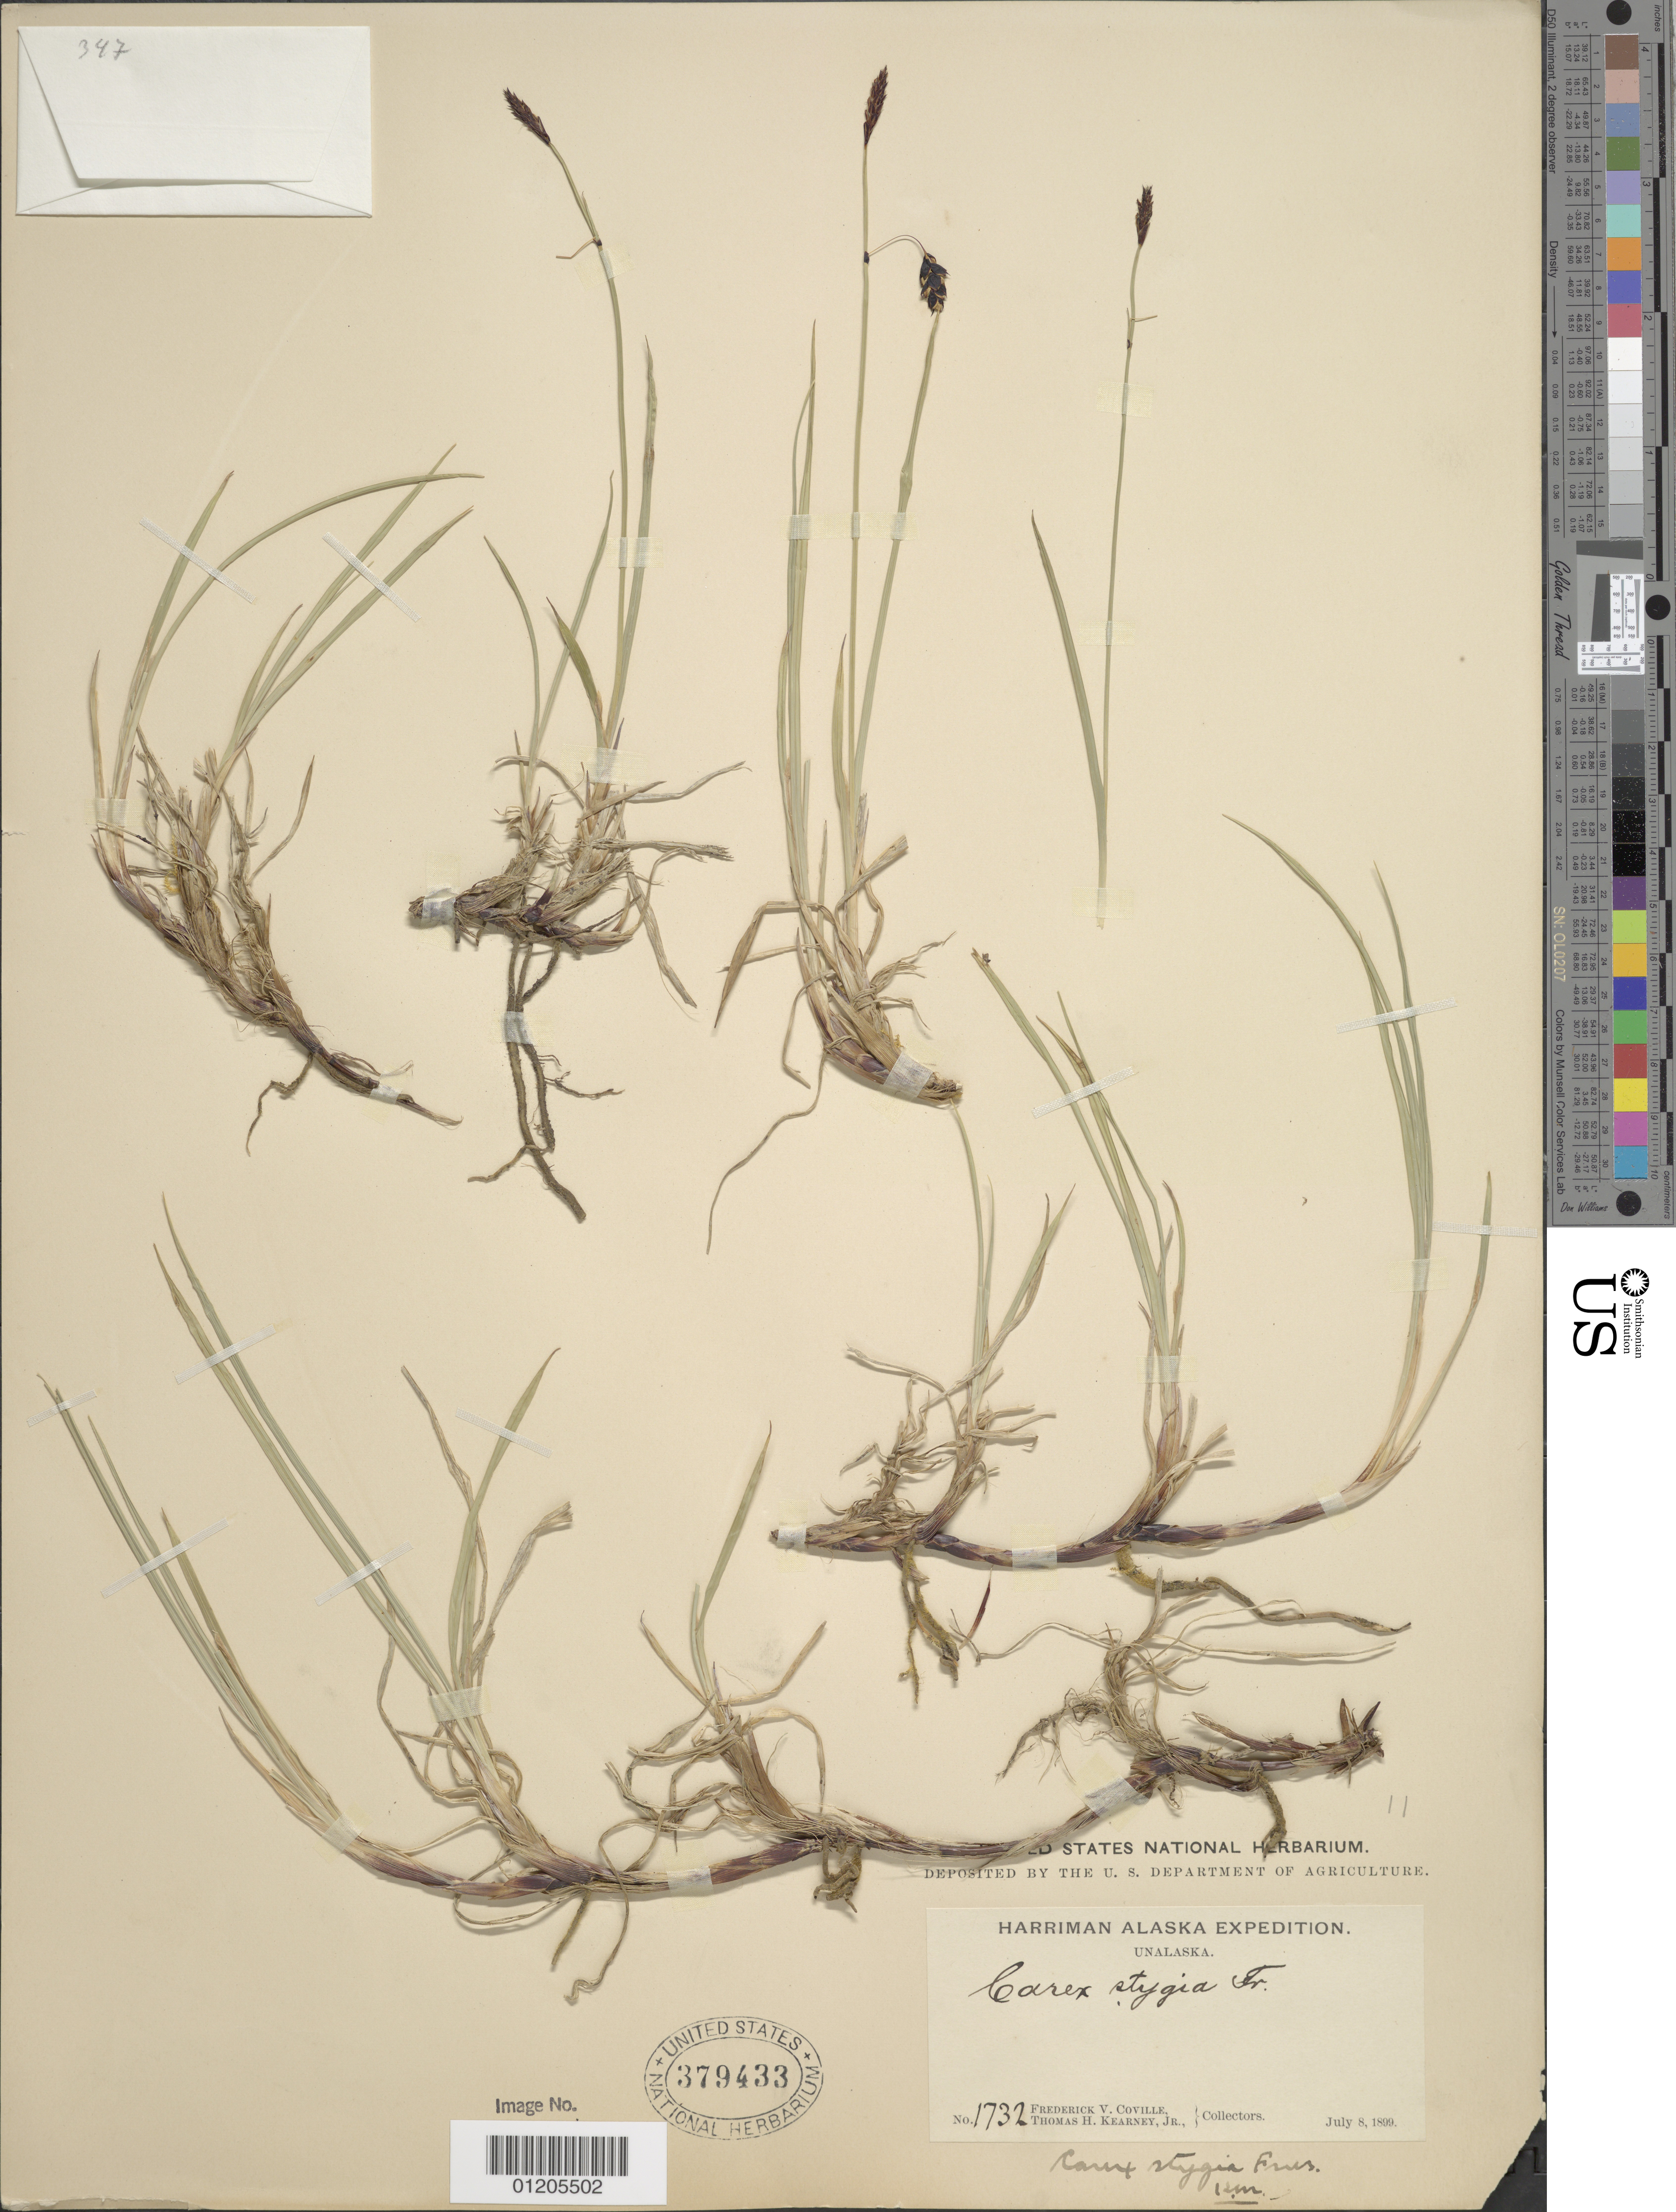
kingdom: Plantae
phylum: Tracheophyta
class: Liliopsida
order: Poales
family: Cyperaceae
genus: Carex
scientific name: Carex x stygia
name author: Fr.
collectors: F. V. Coville & F. Funston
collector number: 1732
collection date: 1899-07-08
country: United States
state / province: Alaska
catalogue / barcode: US 379433